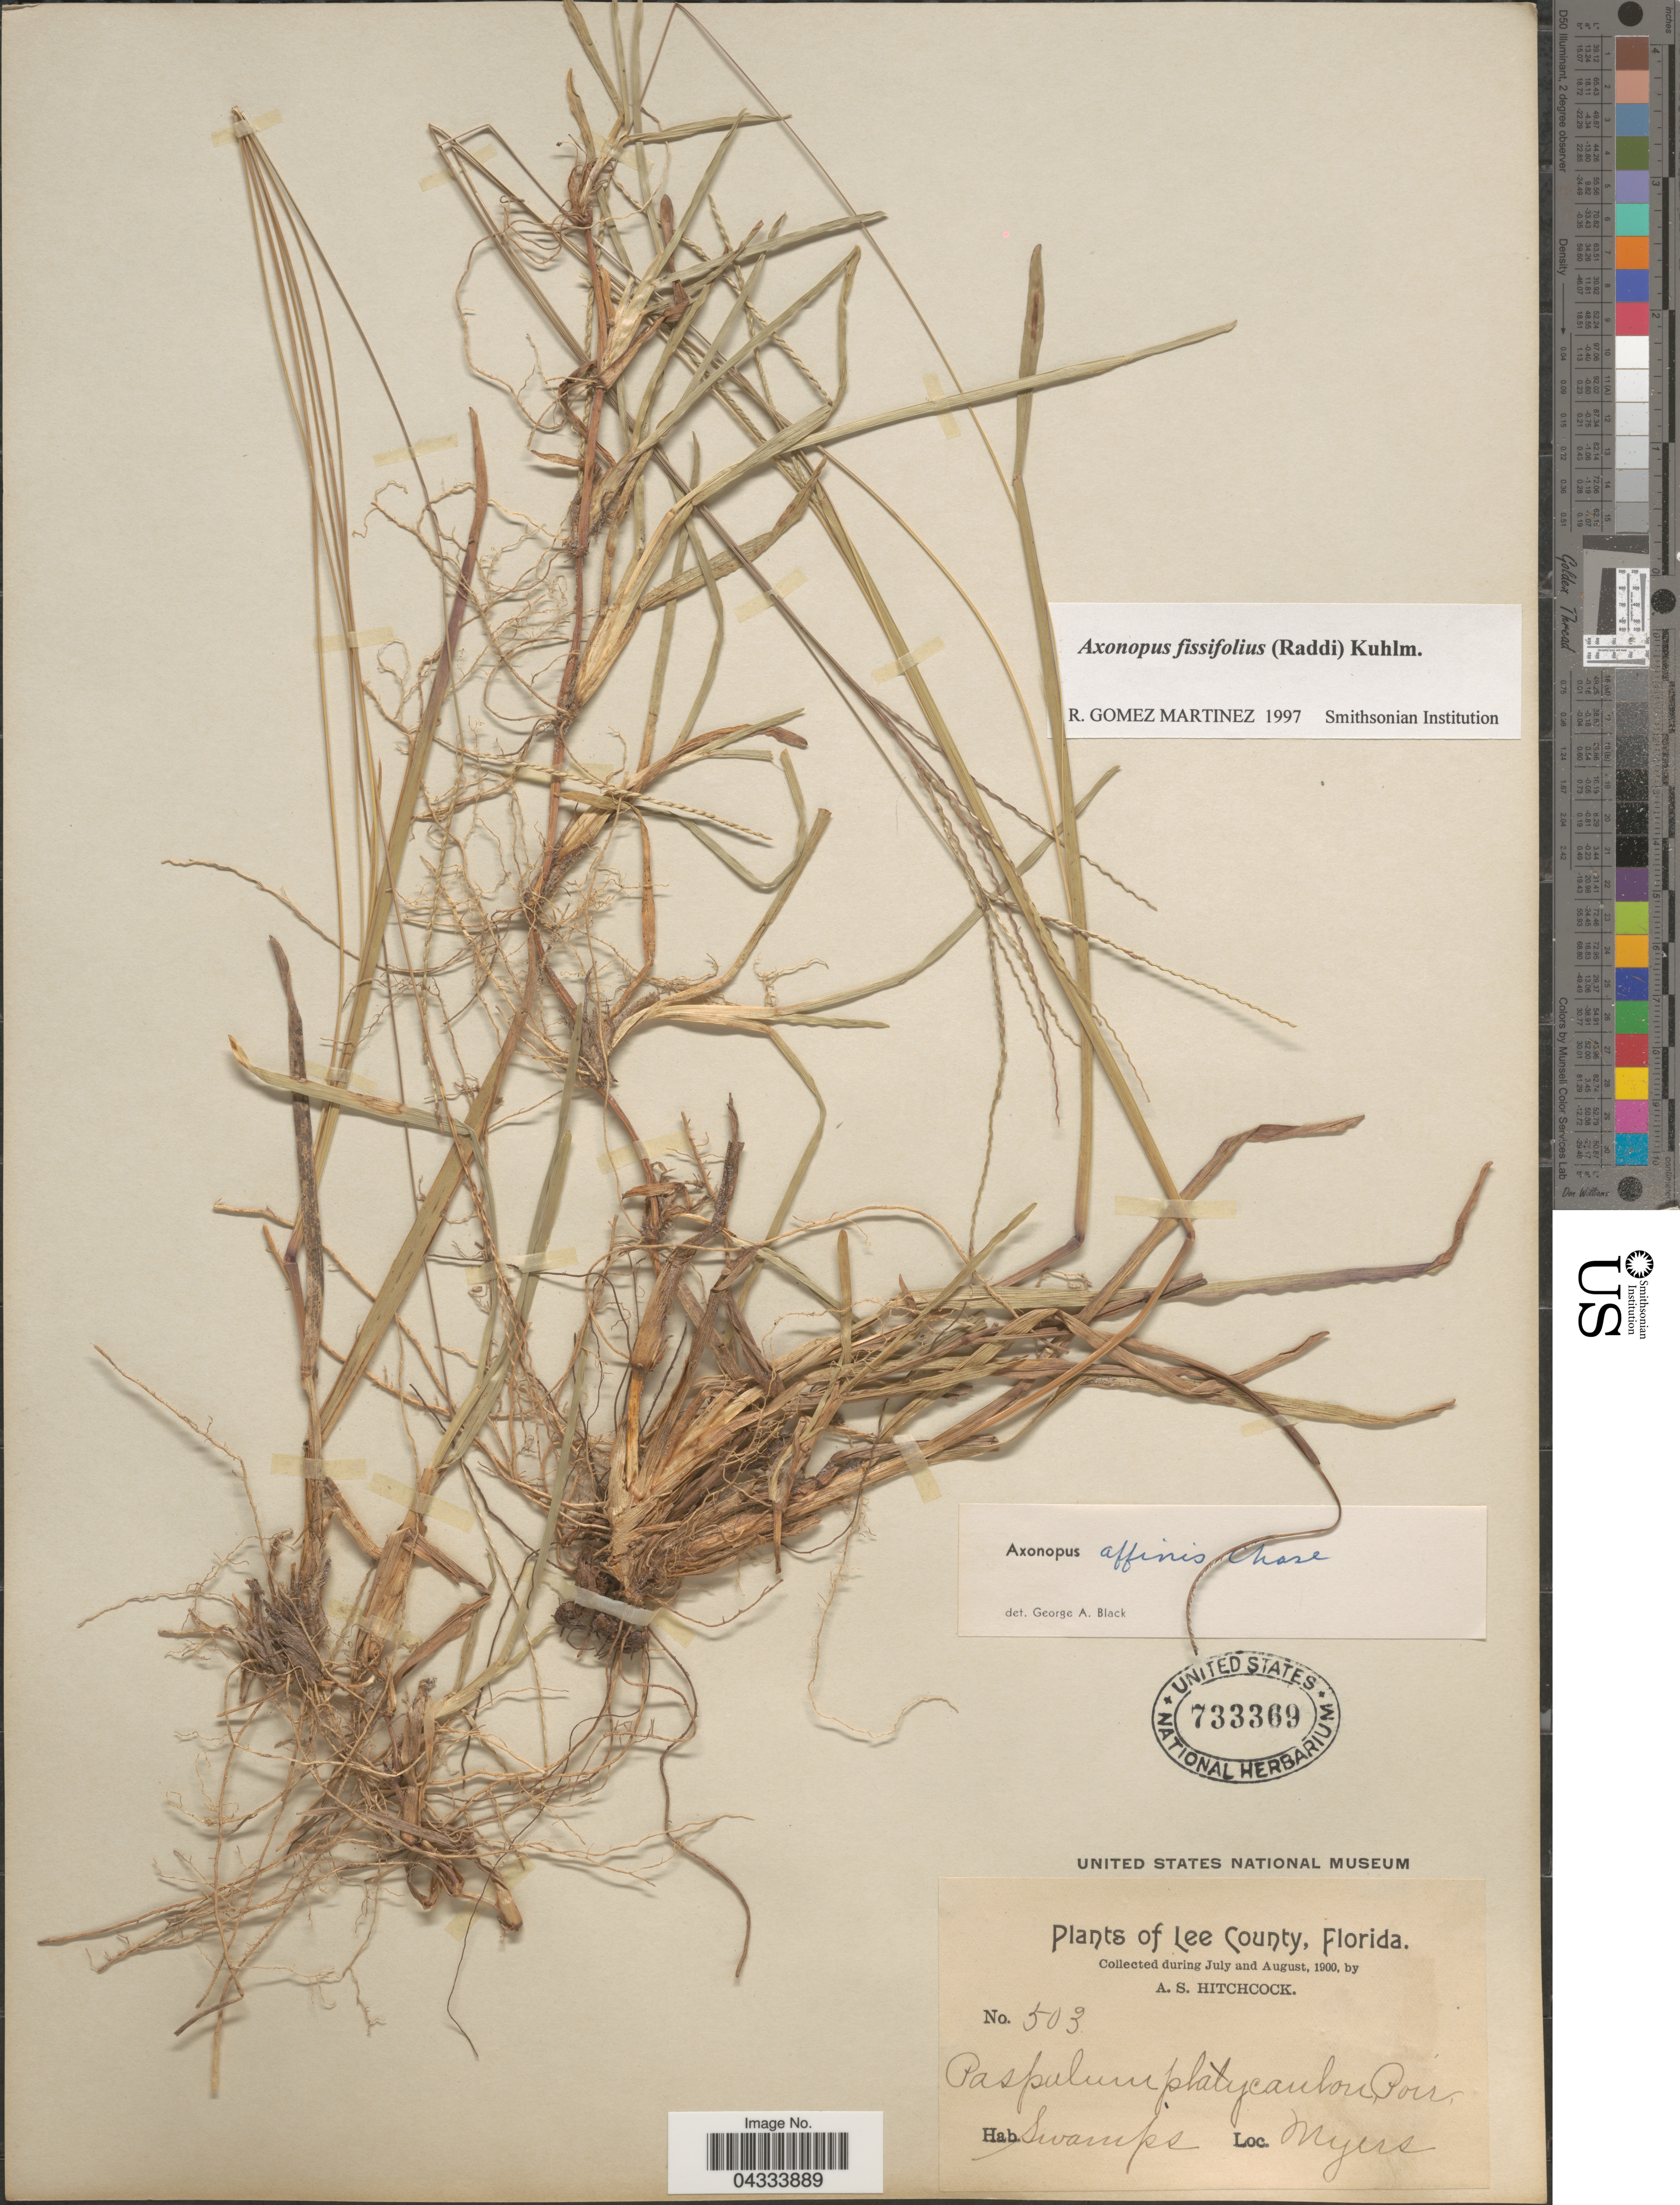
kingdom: Plantae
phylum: Tracheophyta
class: Liliopsida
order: Poales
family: Poaceae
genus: Axonopus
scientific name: Axonopus fissifolius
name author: (Raddi) Kuhlm.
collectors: A. S. Hitchcock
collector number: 503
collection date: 1900-07/1900-08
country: United States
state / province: Florida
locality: Lee County. Myers.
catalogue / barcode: US 733369